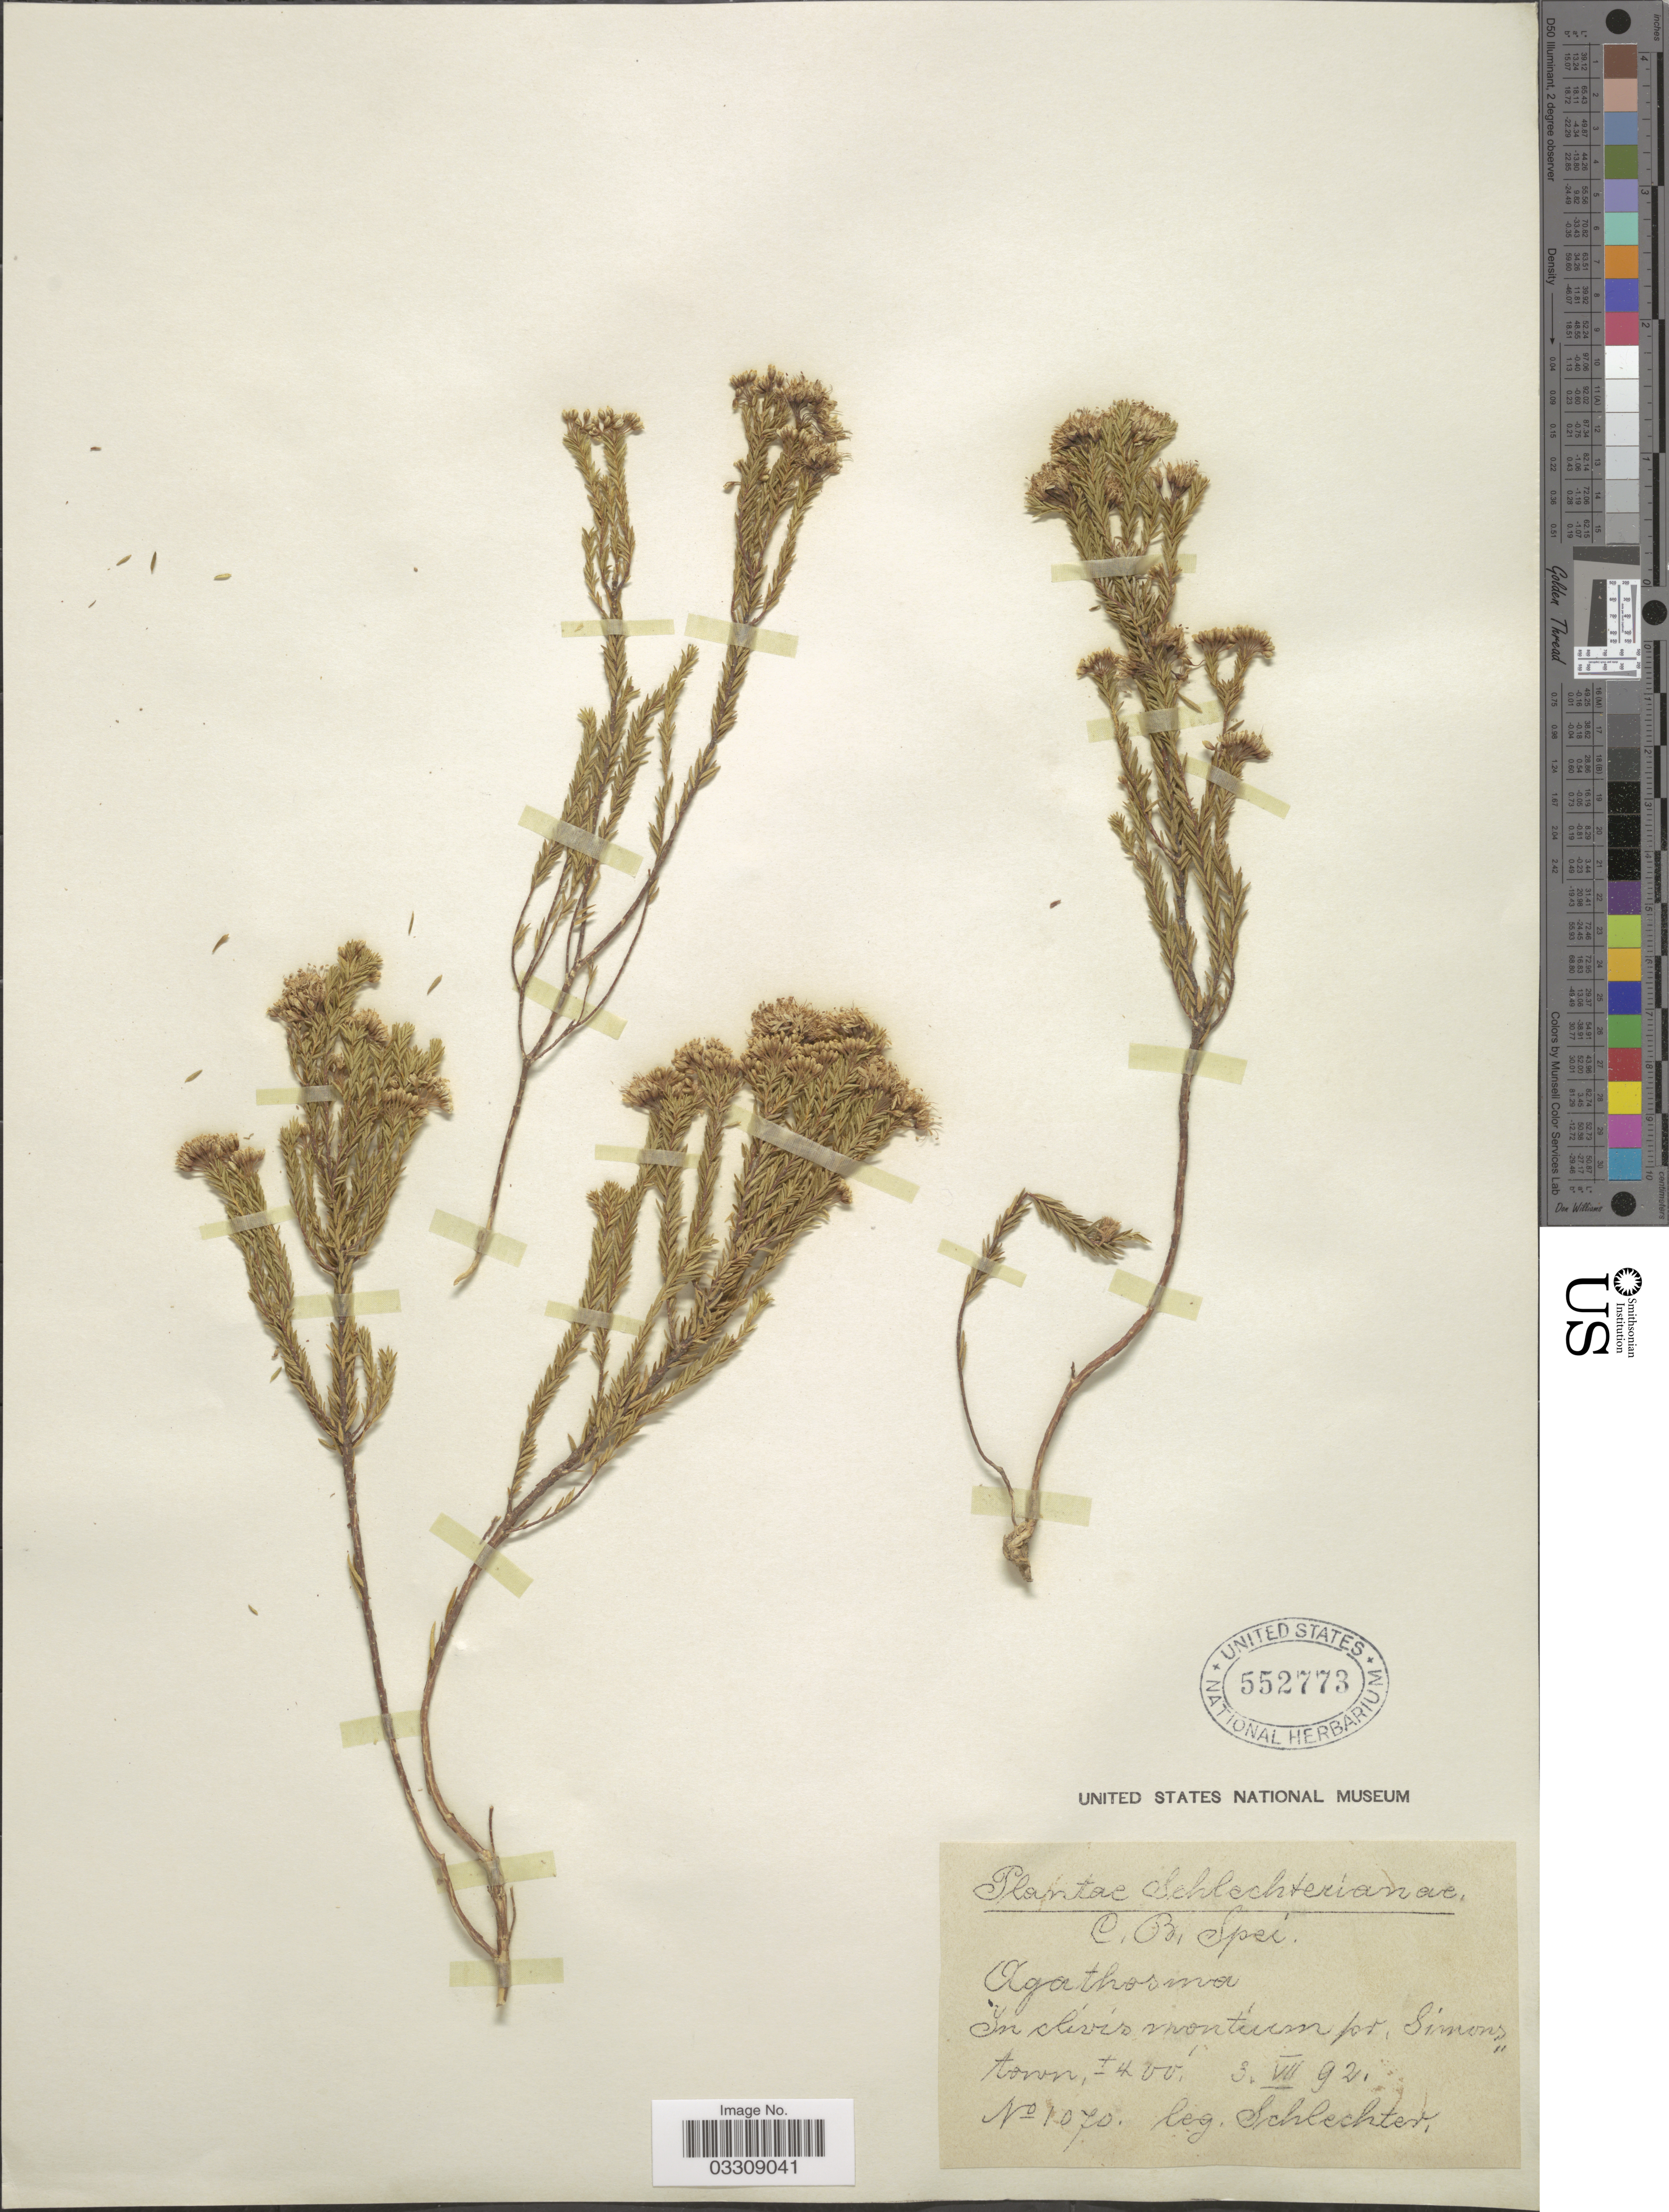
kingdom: Plantae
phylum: Tracheophyta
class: Magnoliopsida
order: Sapindales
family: Rutaceae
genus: Agathosma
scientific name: Agathosma sp.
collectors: Schlechter, --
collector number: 1070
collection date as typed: Transcribed d/m/y: 3/7/92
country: South Africa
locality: C. B. Spei. In clivis montium pr. Simons town.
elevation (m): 122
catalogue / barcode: US 552773